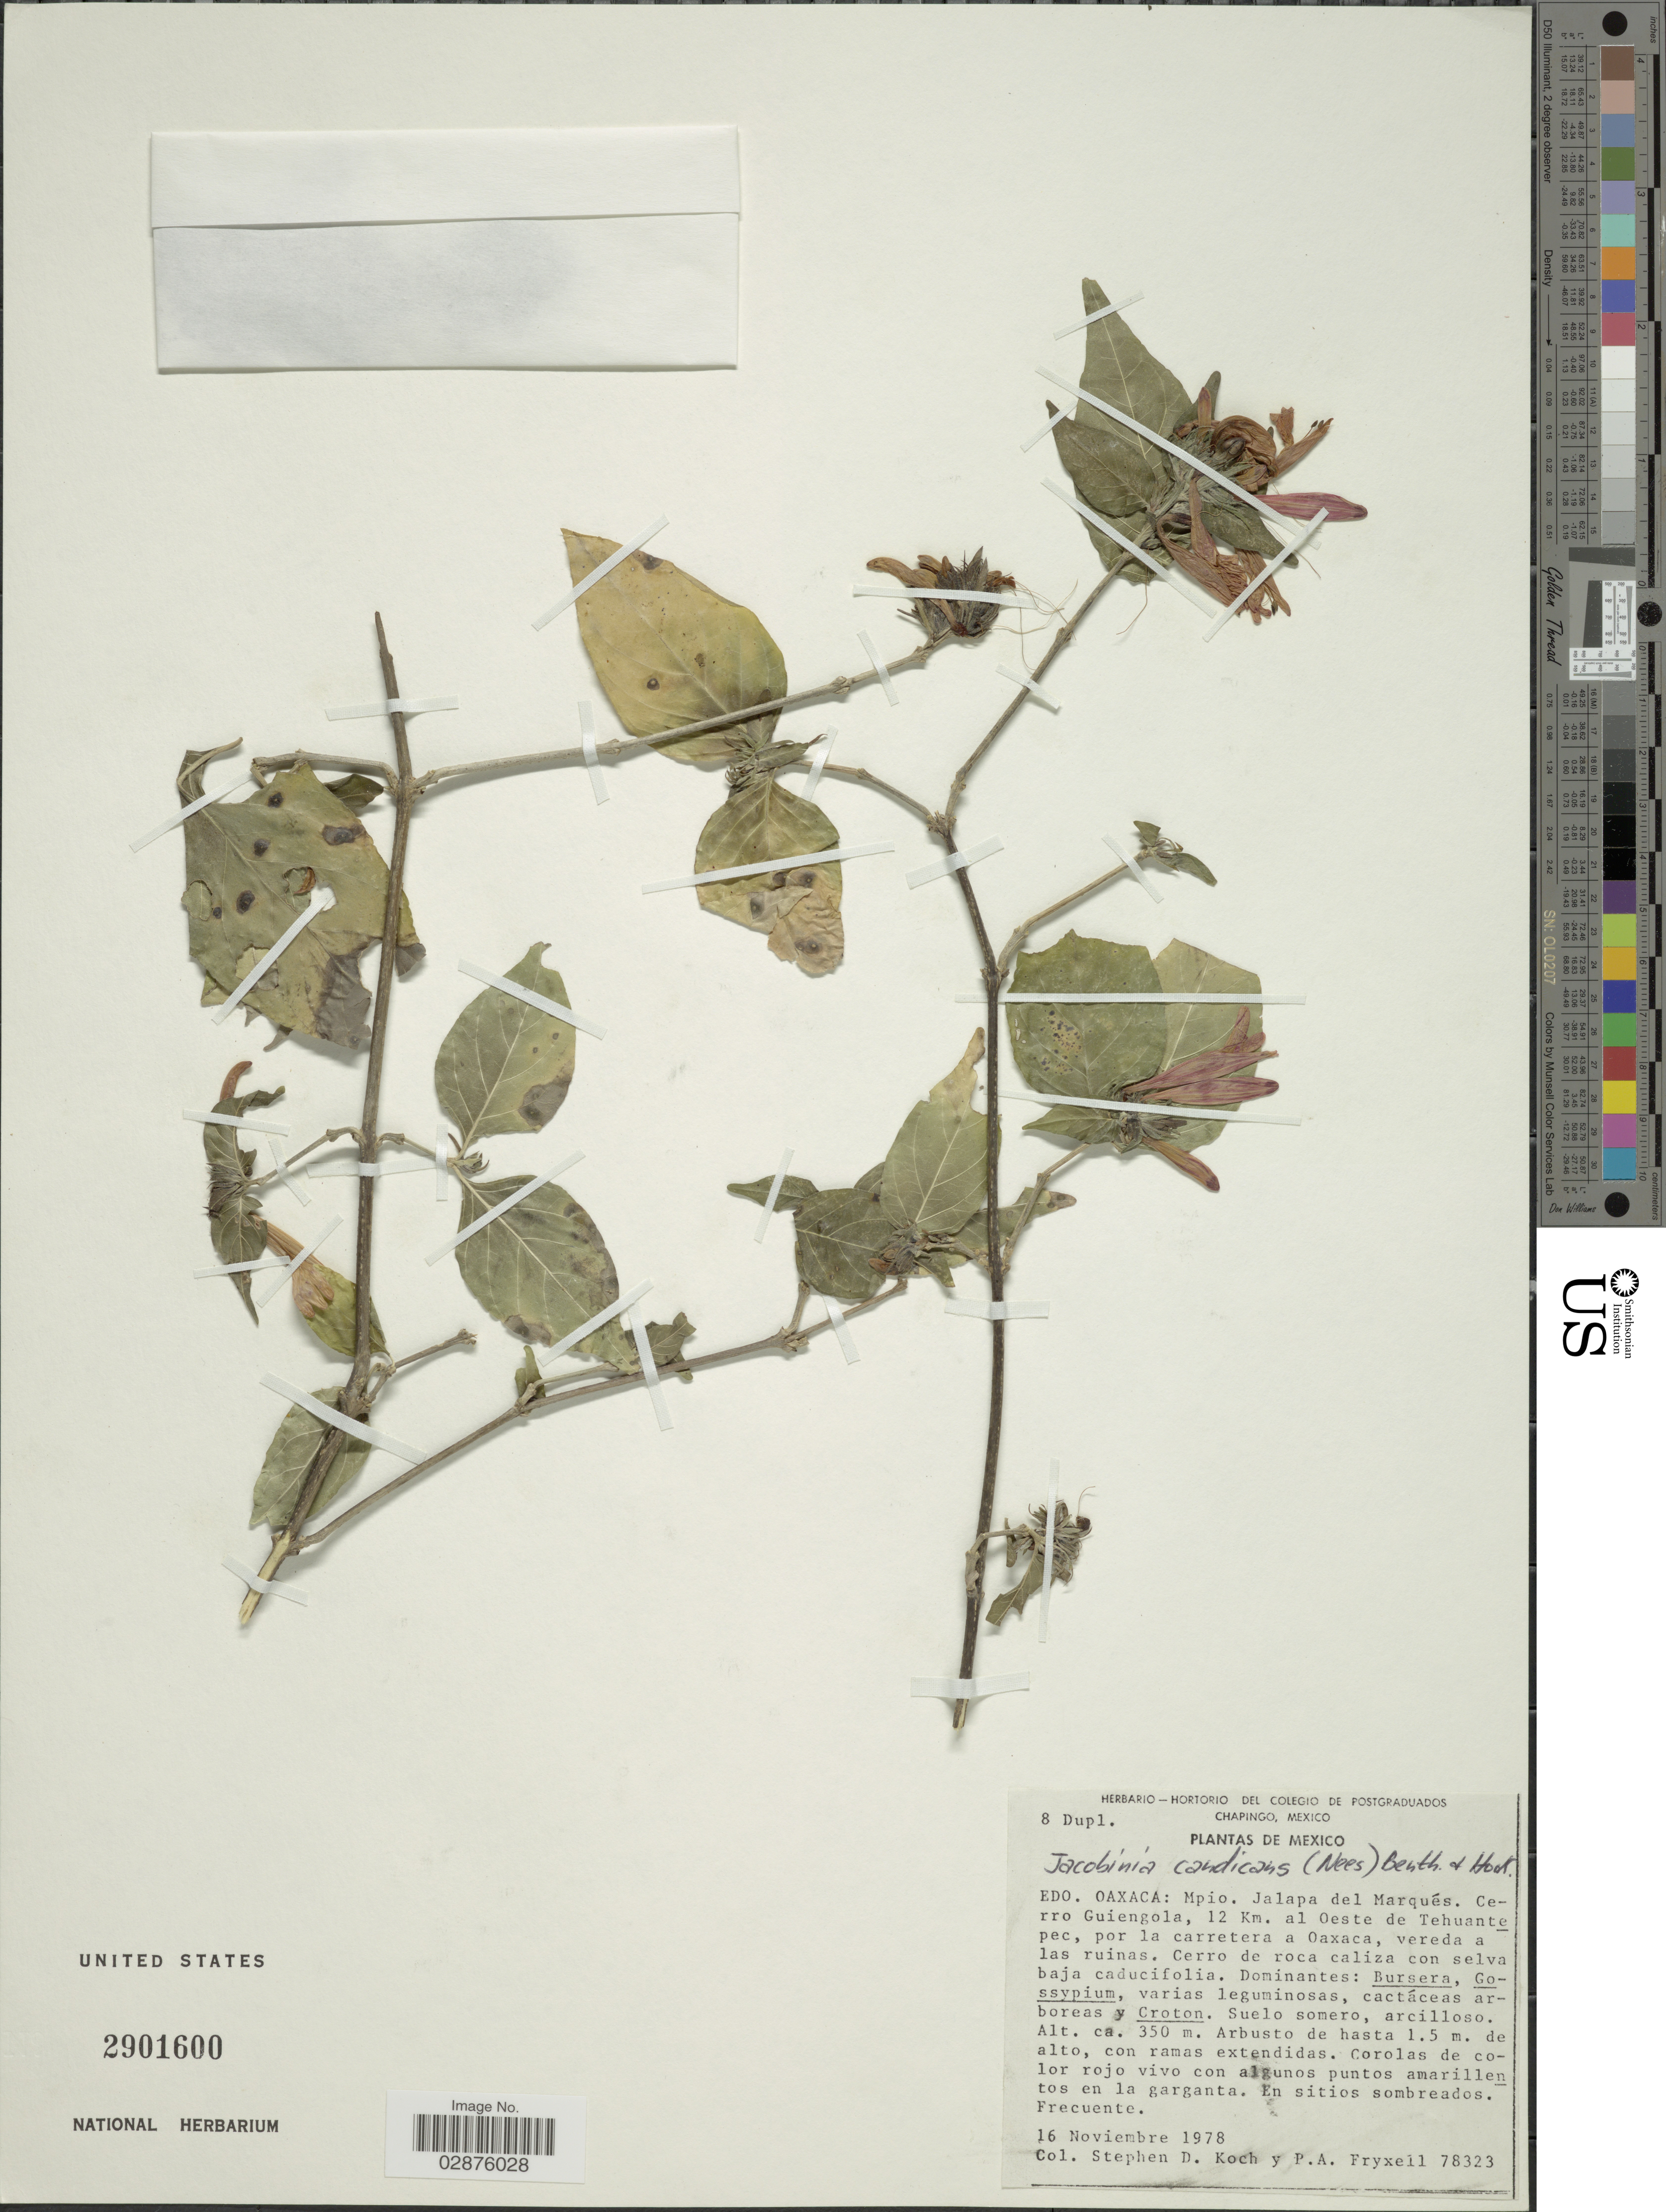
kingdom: Plantae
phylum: Tracheophyta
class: Magnoliopsida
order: Lamiales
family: Acanthaceae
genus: Justicia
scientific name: Justicia candicans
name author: (Nees) L.D. Benson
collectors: S. D. Koch & P. A. Fryxell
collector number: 78323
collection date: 1978-11-16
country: Mexico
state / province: Oaxaca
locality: Mpio. Jalapa del Marqués, Cerro Guiengola, 12 Km. al Oeste de Tehuantepec, pot la carretera a Oaxaca, vereda a las ruinas.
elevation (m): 350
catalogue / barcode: US 2901600